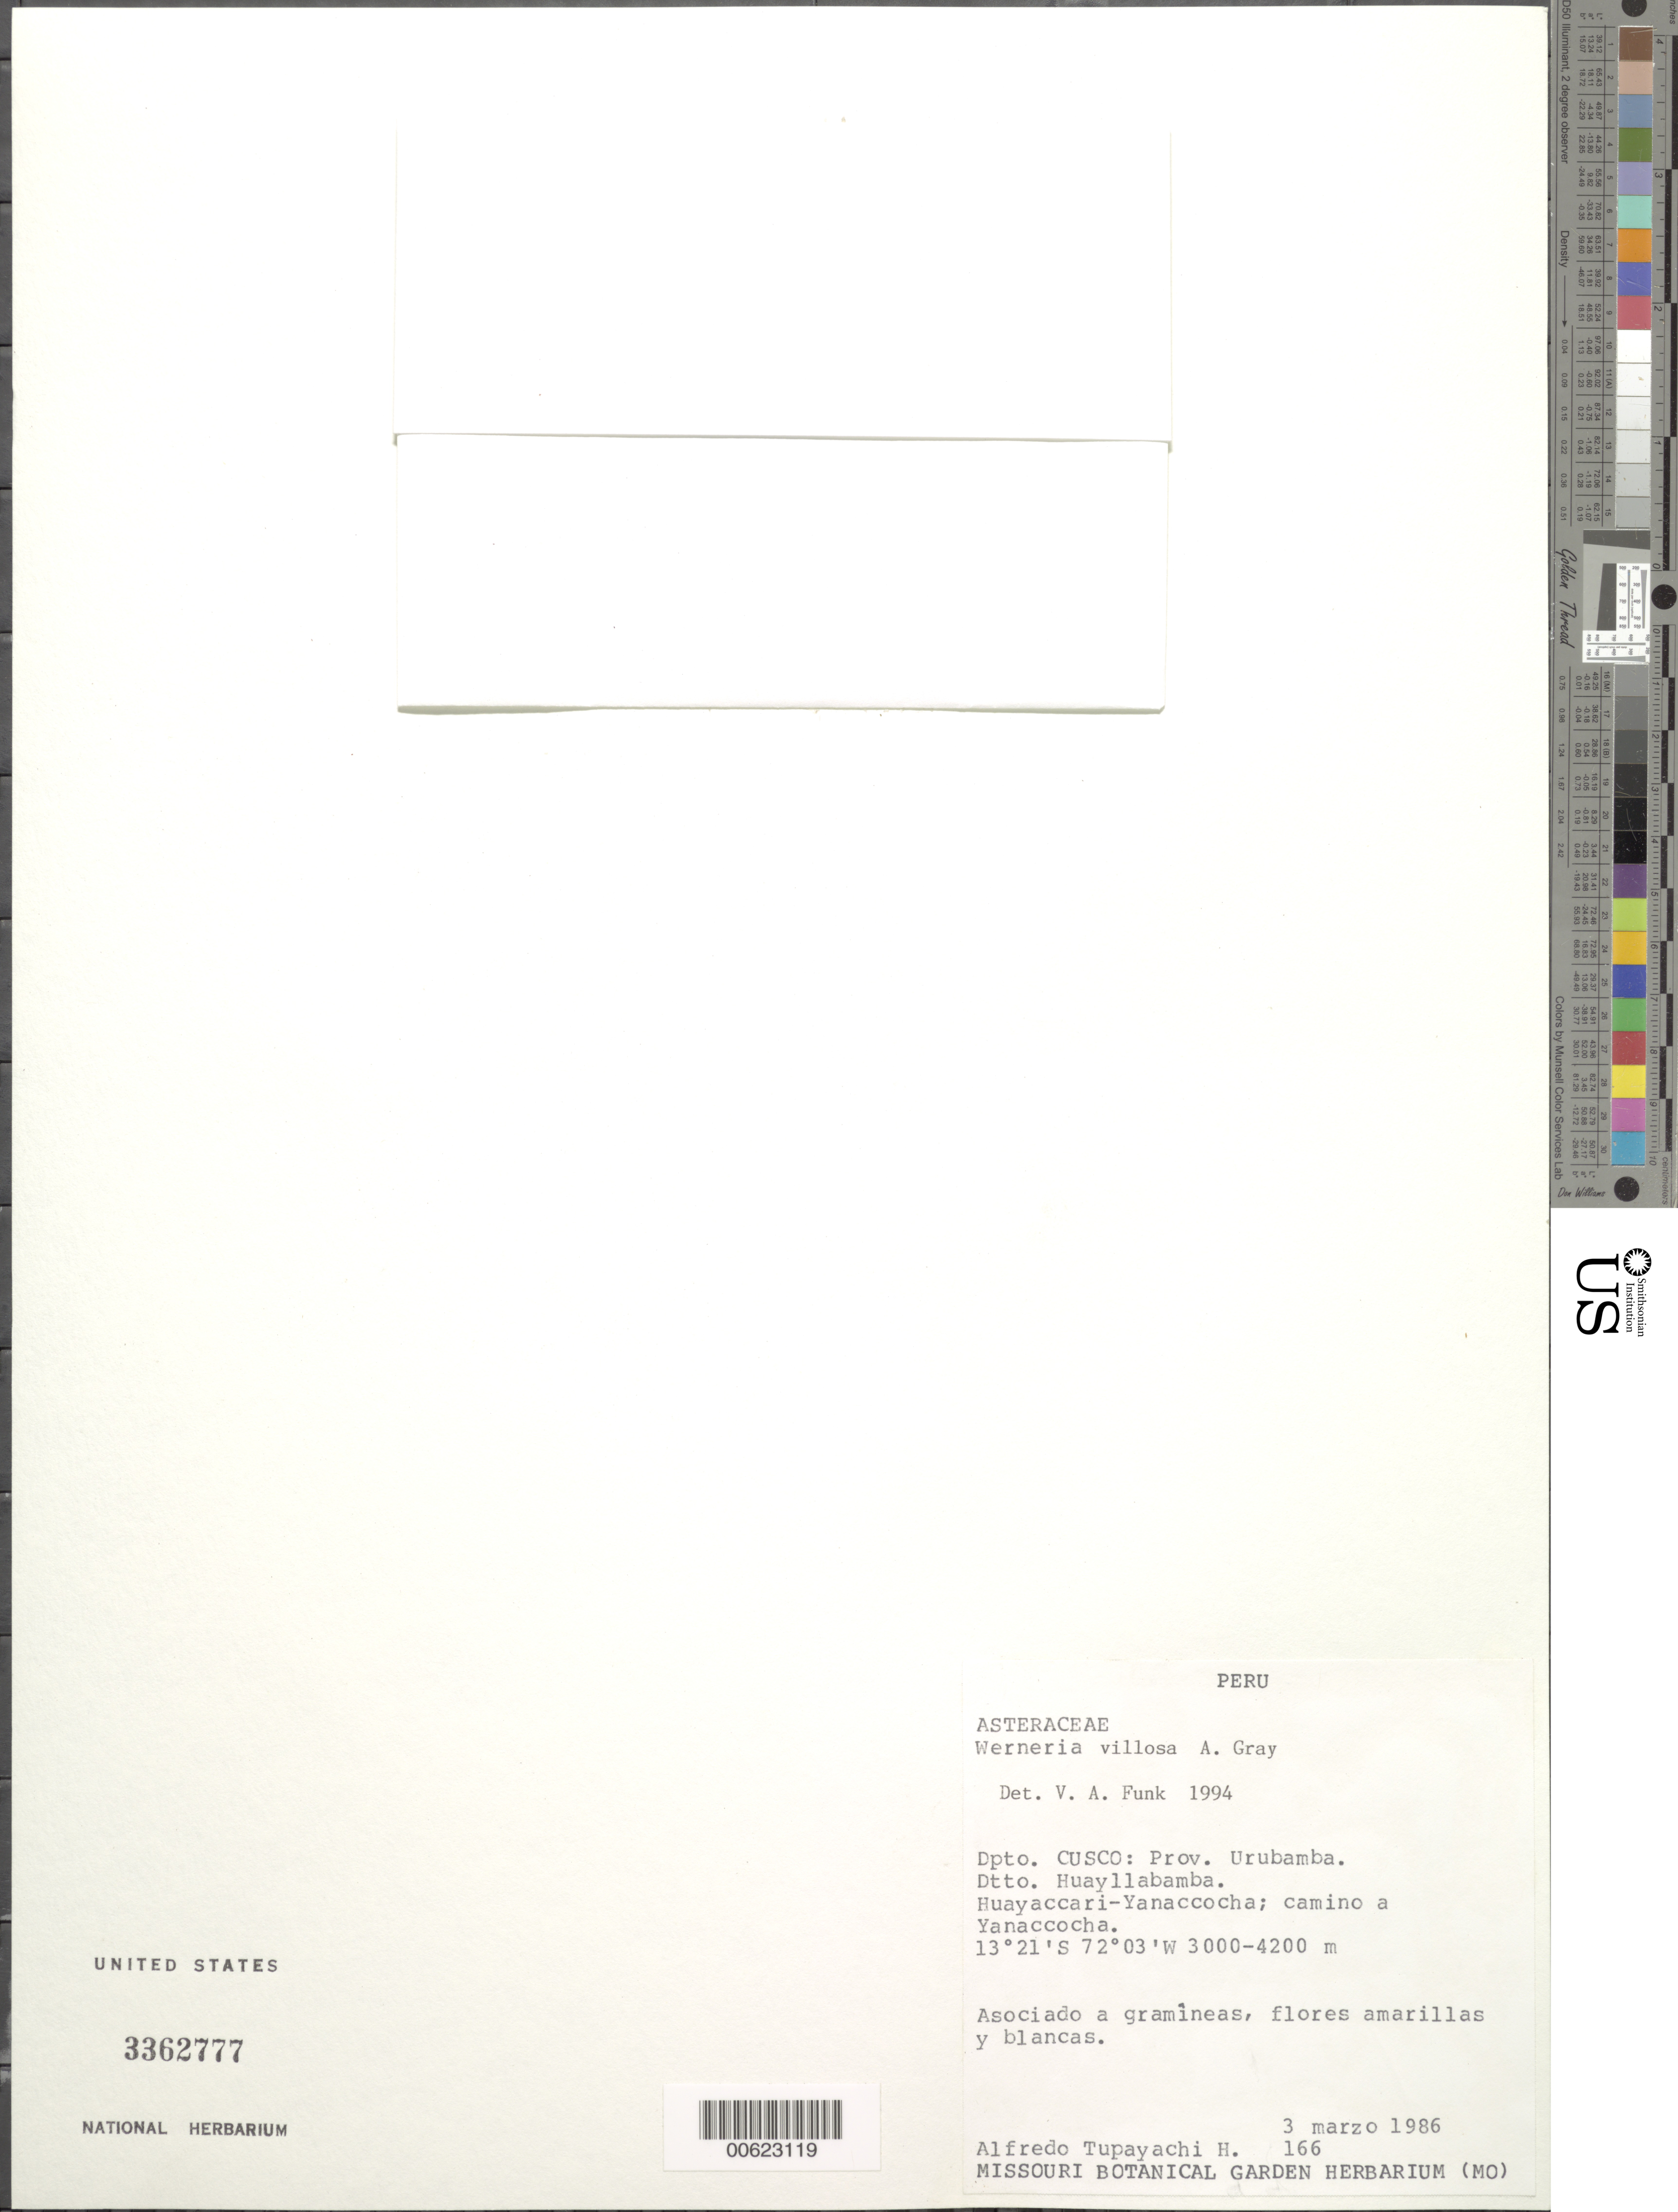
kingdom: Plantae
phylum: Tracheophyta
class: Magnoliopsida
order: Asterales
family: Asteraceae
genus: Werneria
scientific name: Werneria villosa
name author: A. Gray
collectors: A. Tupayachi H.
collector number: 166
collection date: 1986-03-03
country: Peru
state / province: Cusco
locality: Prov. Urubamb, Huayllabamba, Huayaccari-Yanaccocha; camino a Yanaccocha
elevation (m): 3000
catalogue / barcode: US 3362777